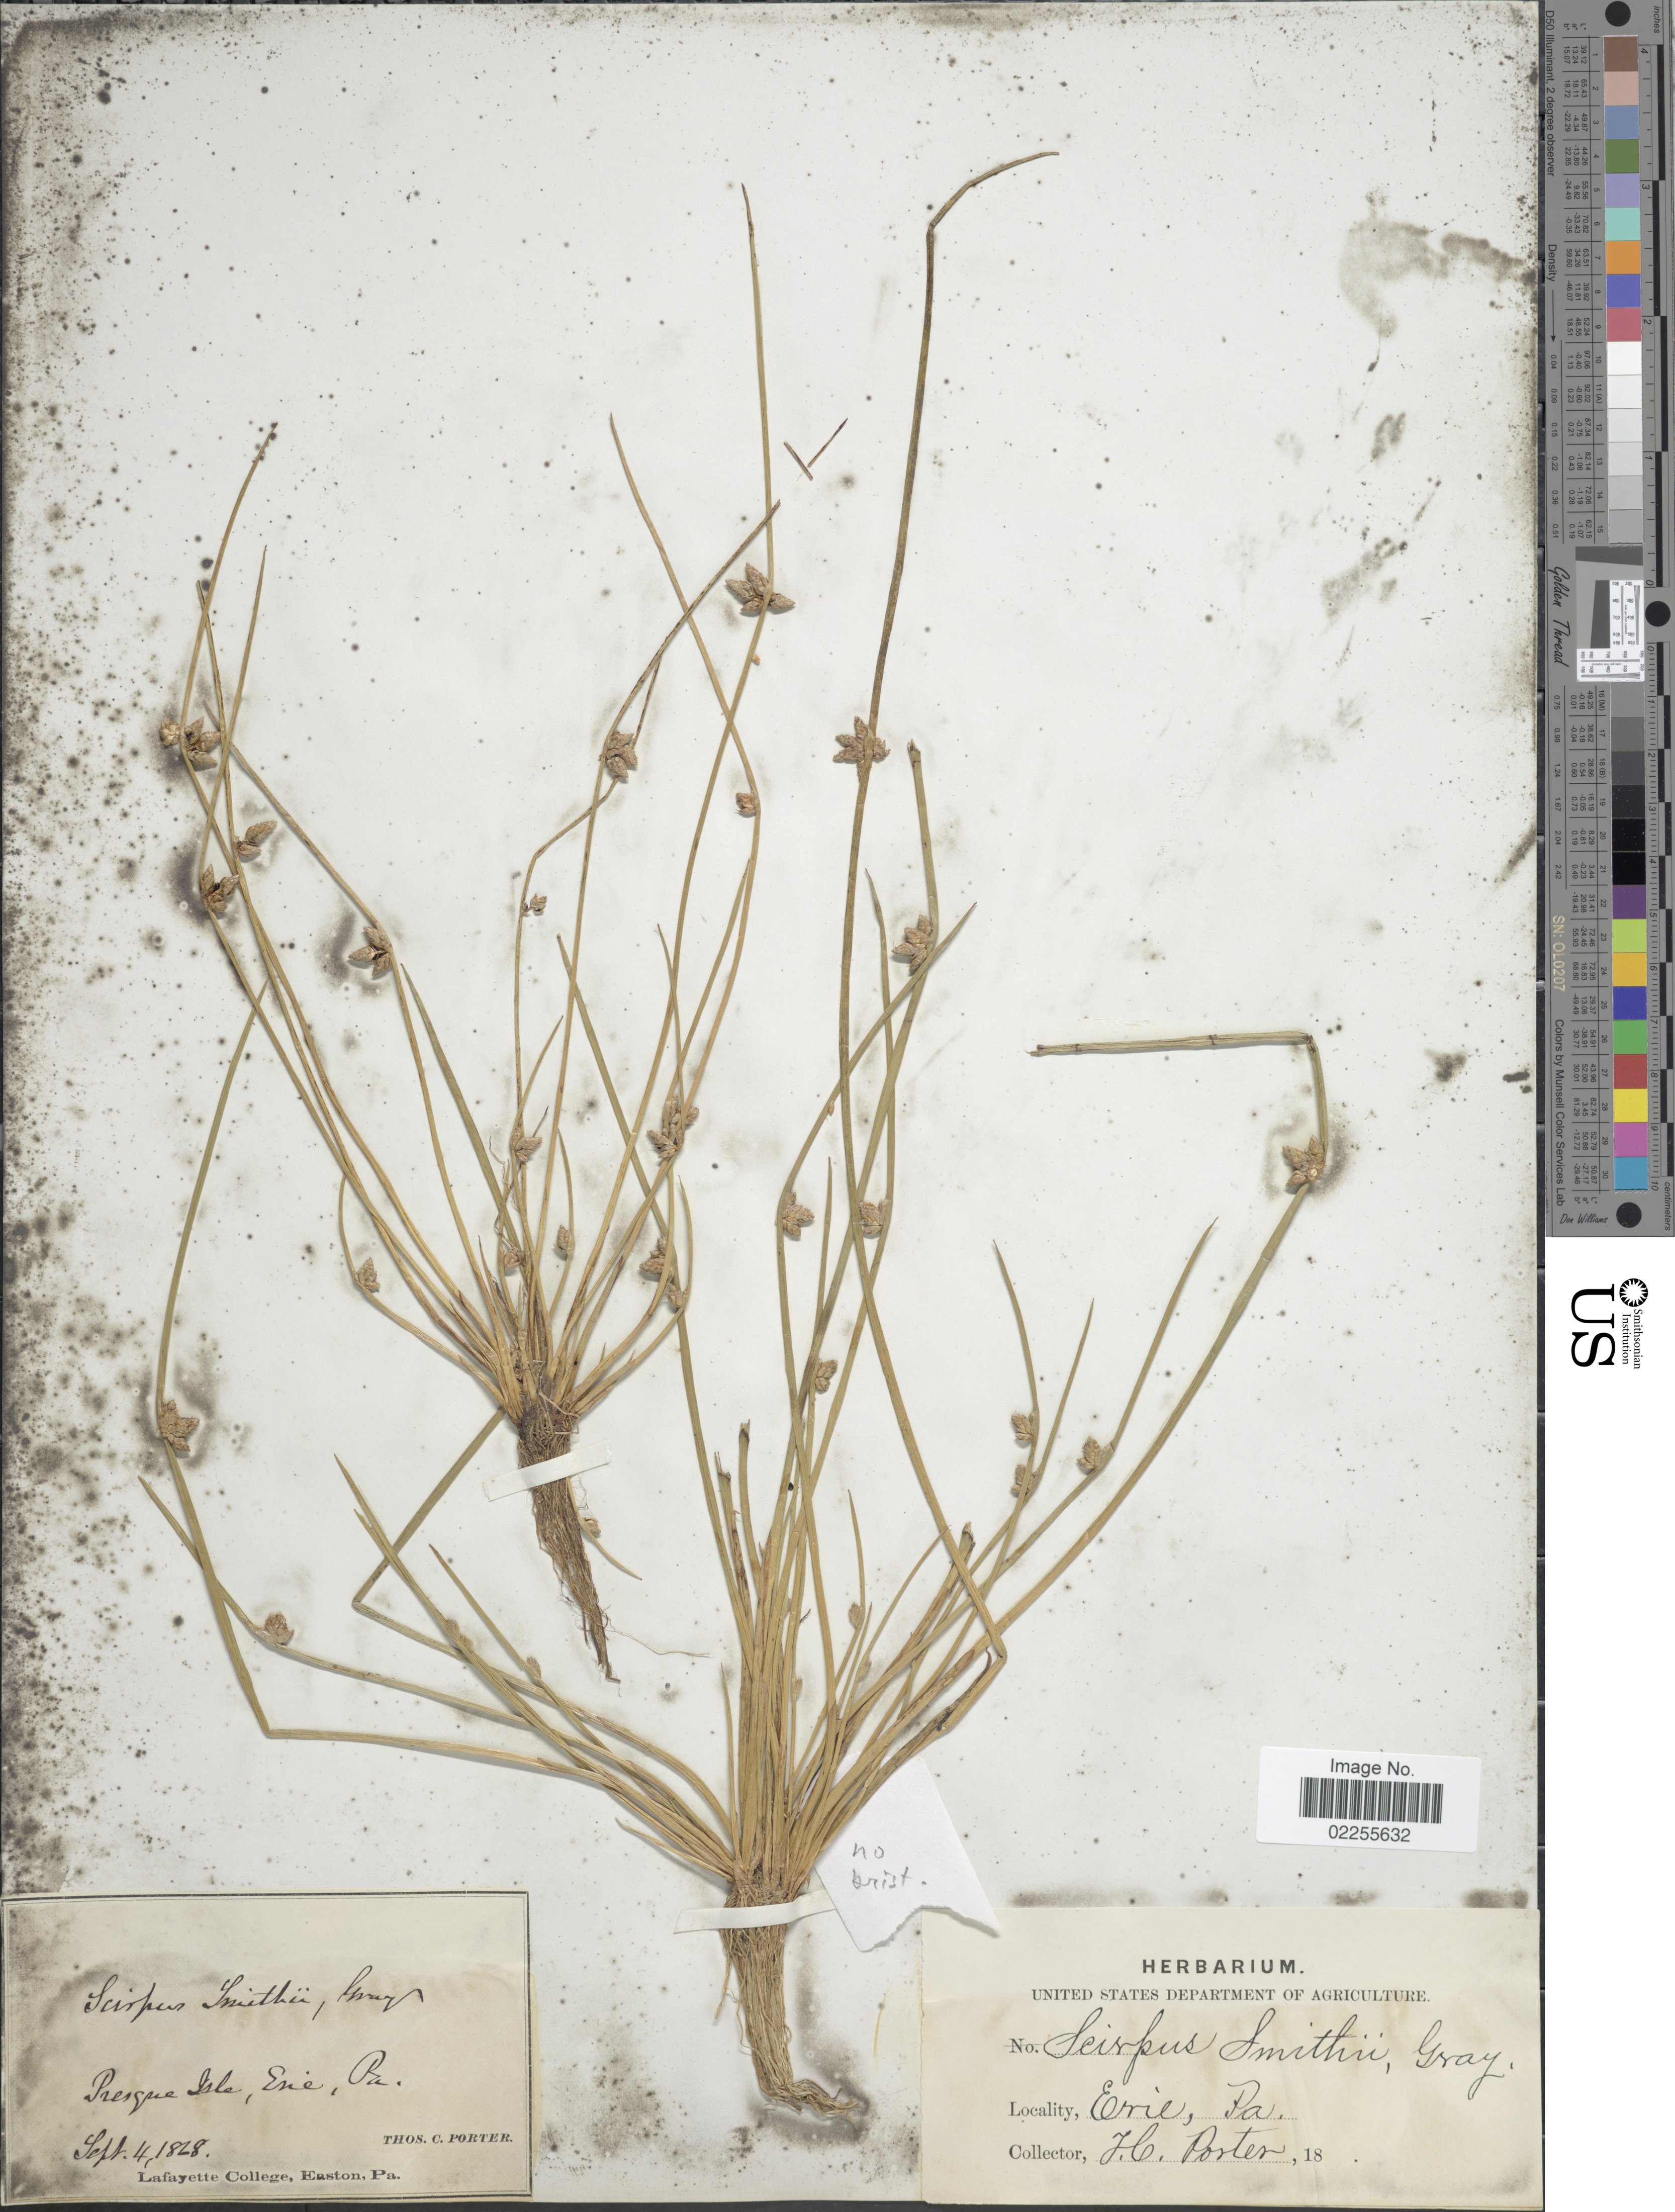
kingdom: Plantae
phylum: Tracheophyta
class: Liliopsida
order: Poales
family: Cyperaceae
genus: Schoenoplectus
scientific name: Schoenoplectus smithii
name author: (A. Gray) Soják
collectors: T. Porter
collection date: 1868-09-04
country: United States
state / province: Pennsylvania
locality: Presque Isle, Erie.